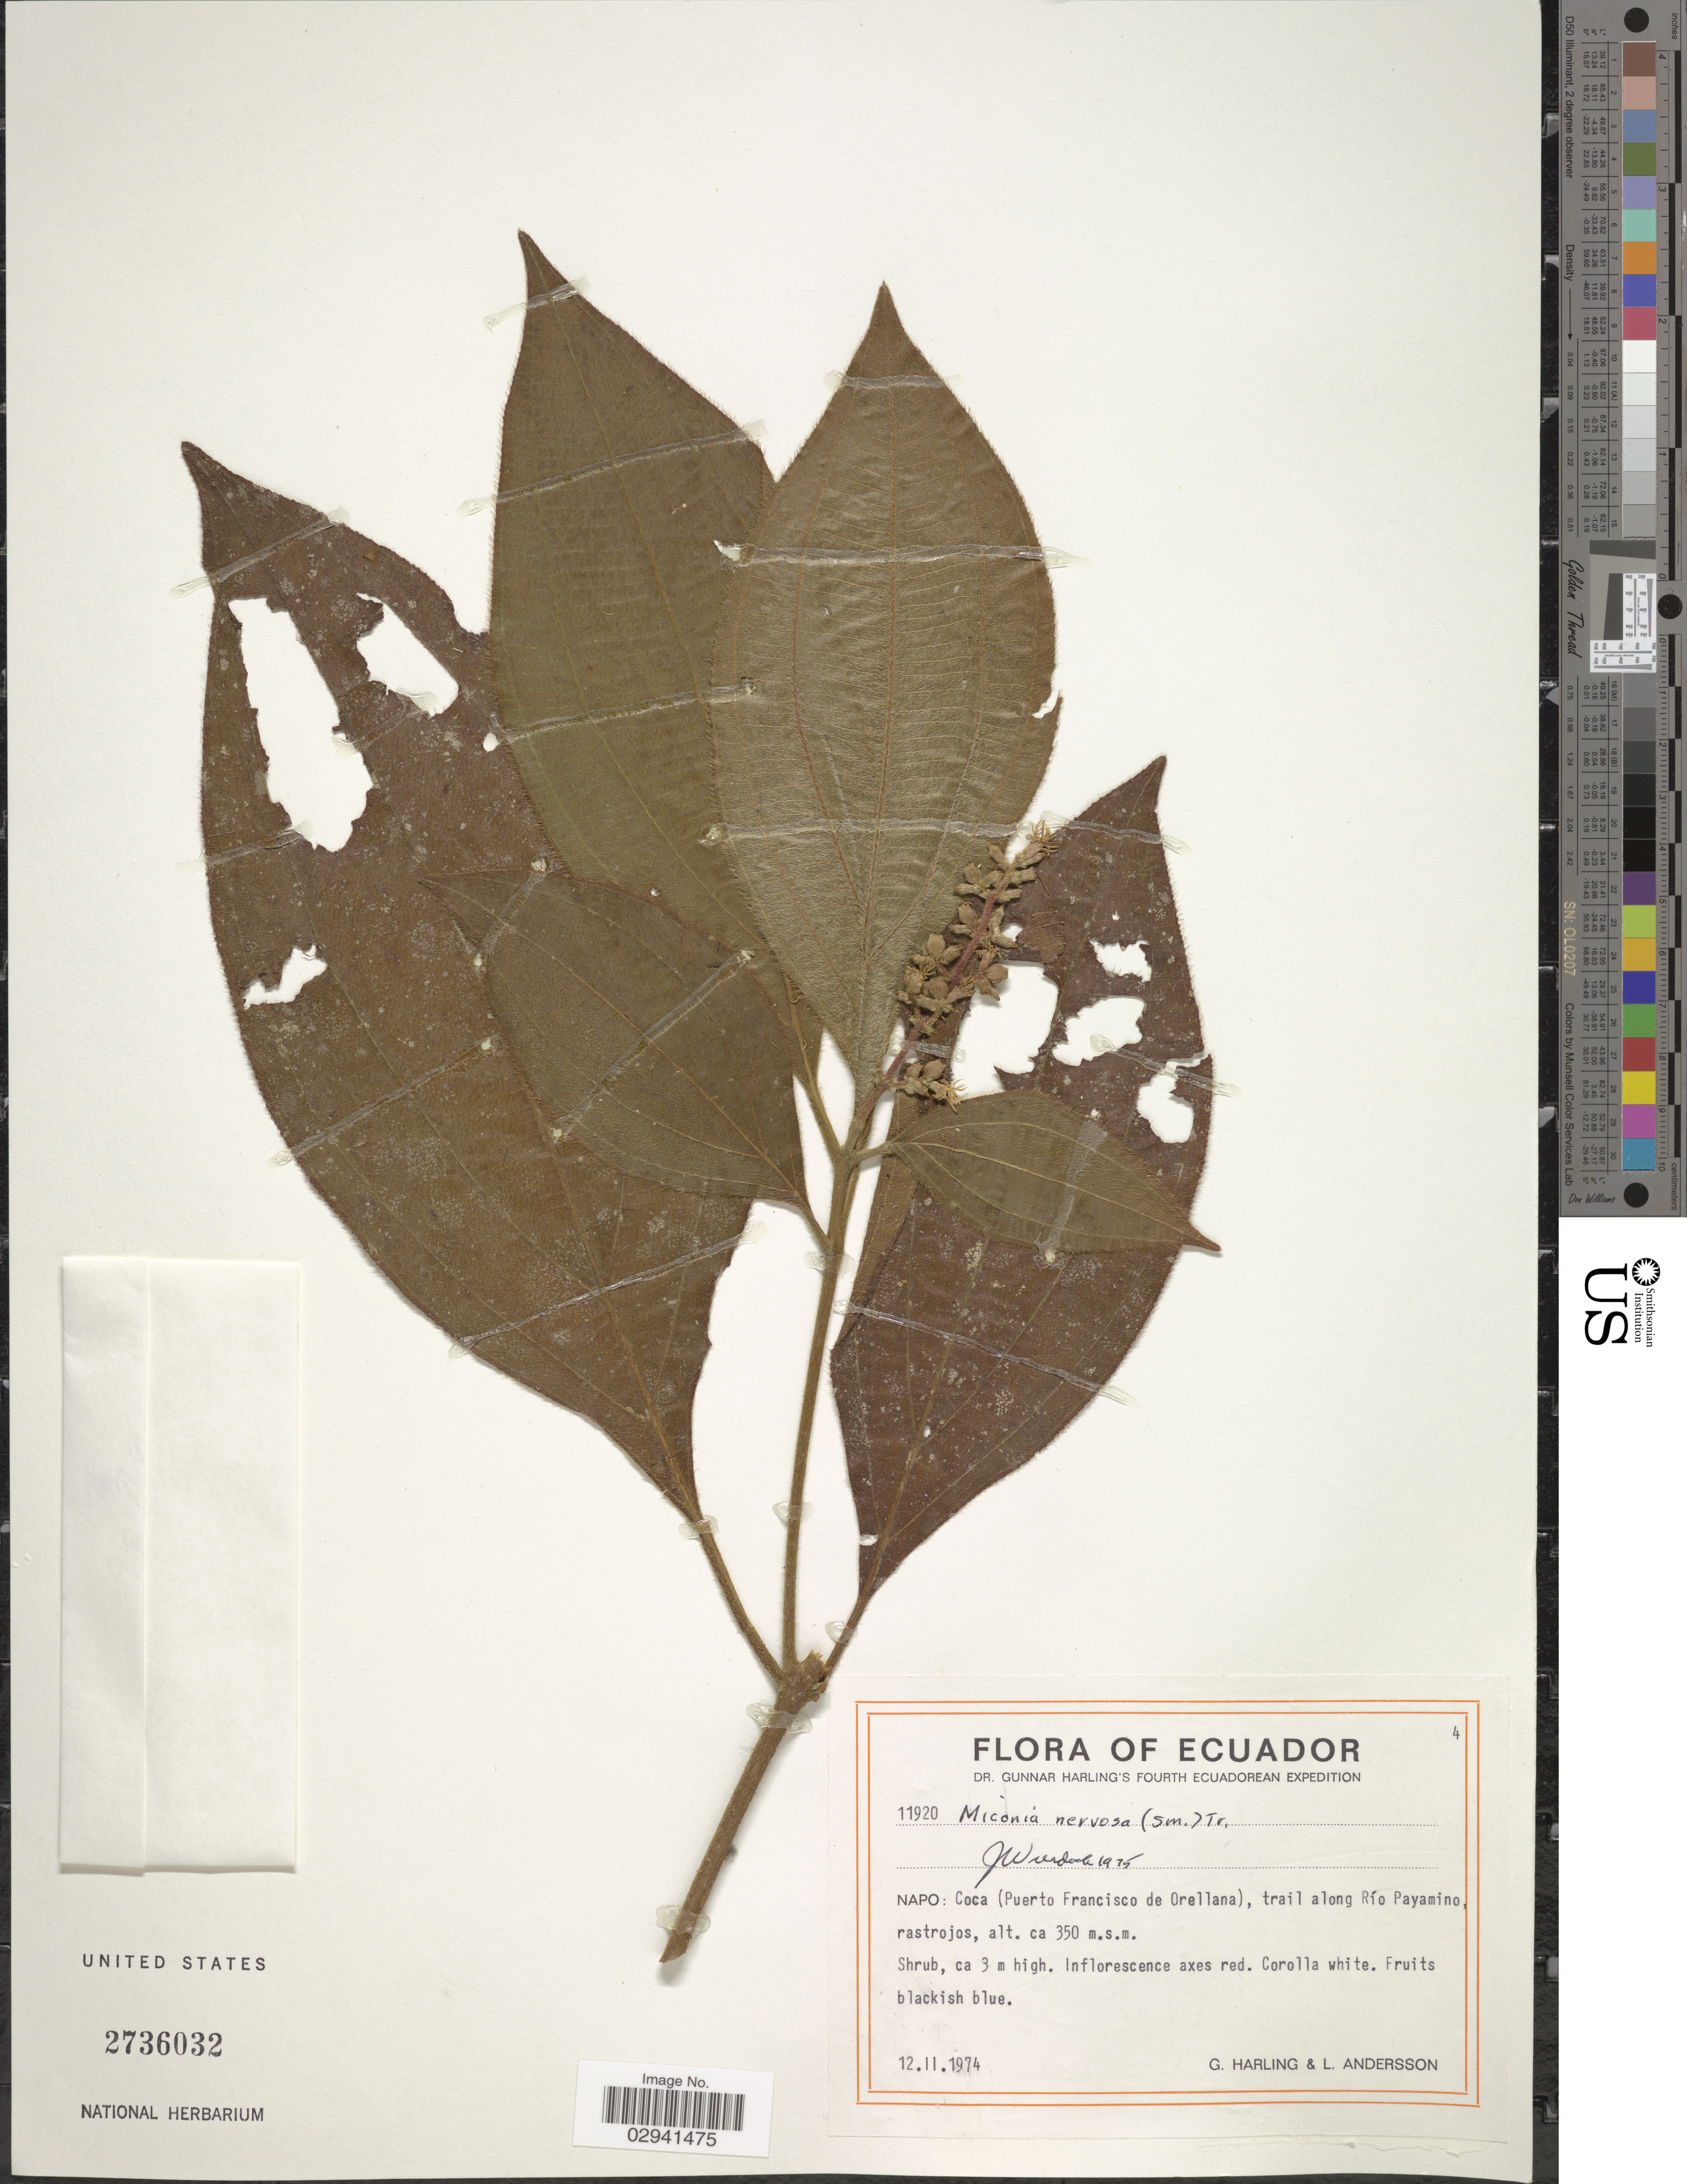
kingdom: Plantae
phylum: Tracheophyta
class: Magnoliopsida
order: Myrtales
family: Melastomataceae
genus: Miconia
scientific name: Miconia nervosa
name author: (Sm.) Triana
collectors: G. Harling & L. Andersson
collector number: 11920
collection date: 1974-02-12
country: Ecuador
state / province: Napo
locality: Coca (Puerto Francisco de Orellana), trail along Río Payamino rastrojos.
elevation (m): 350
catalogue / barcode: US 2736032